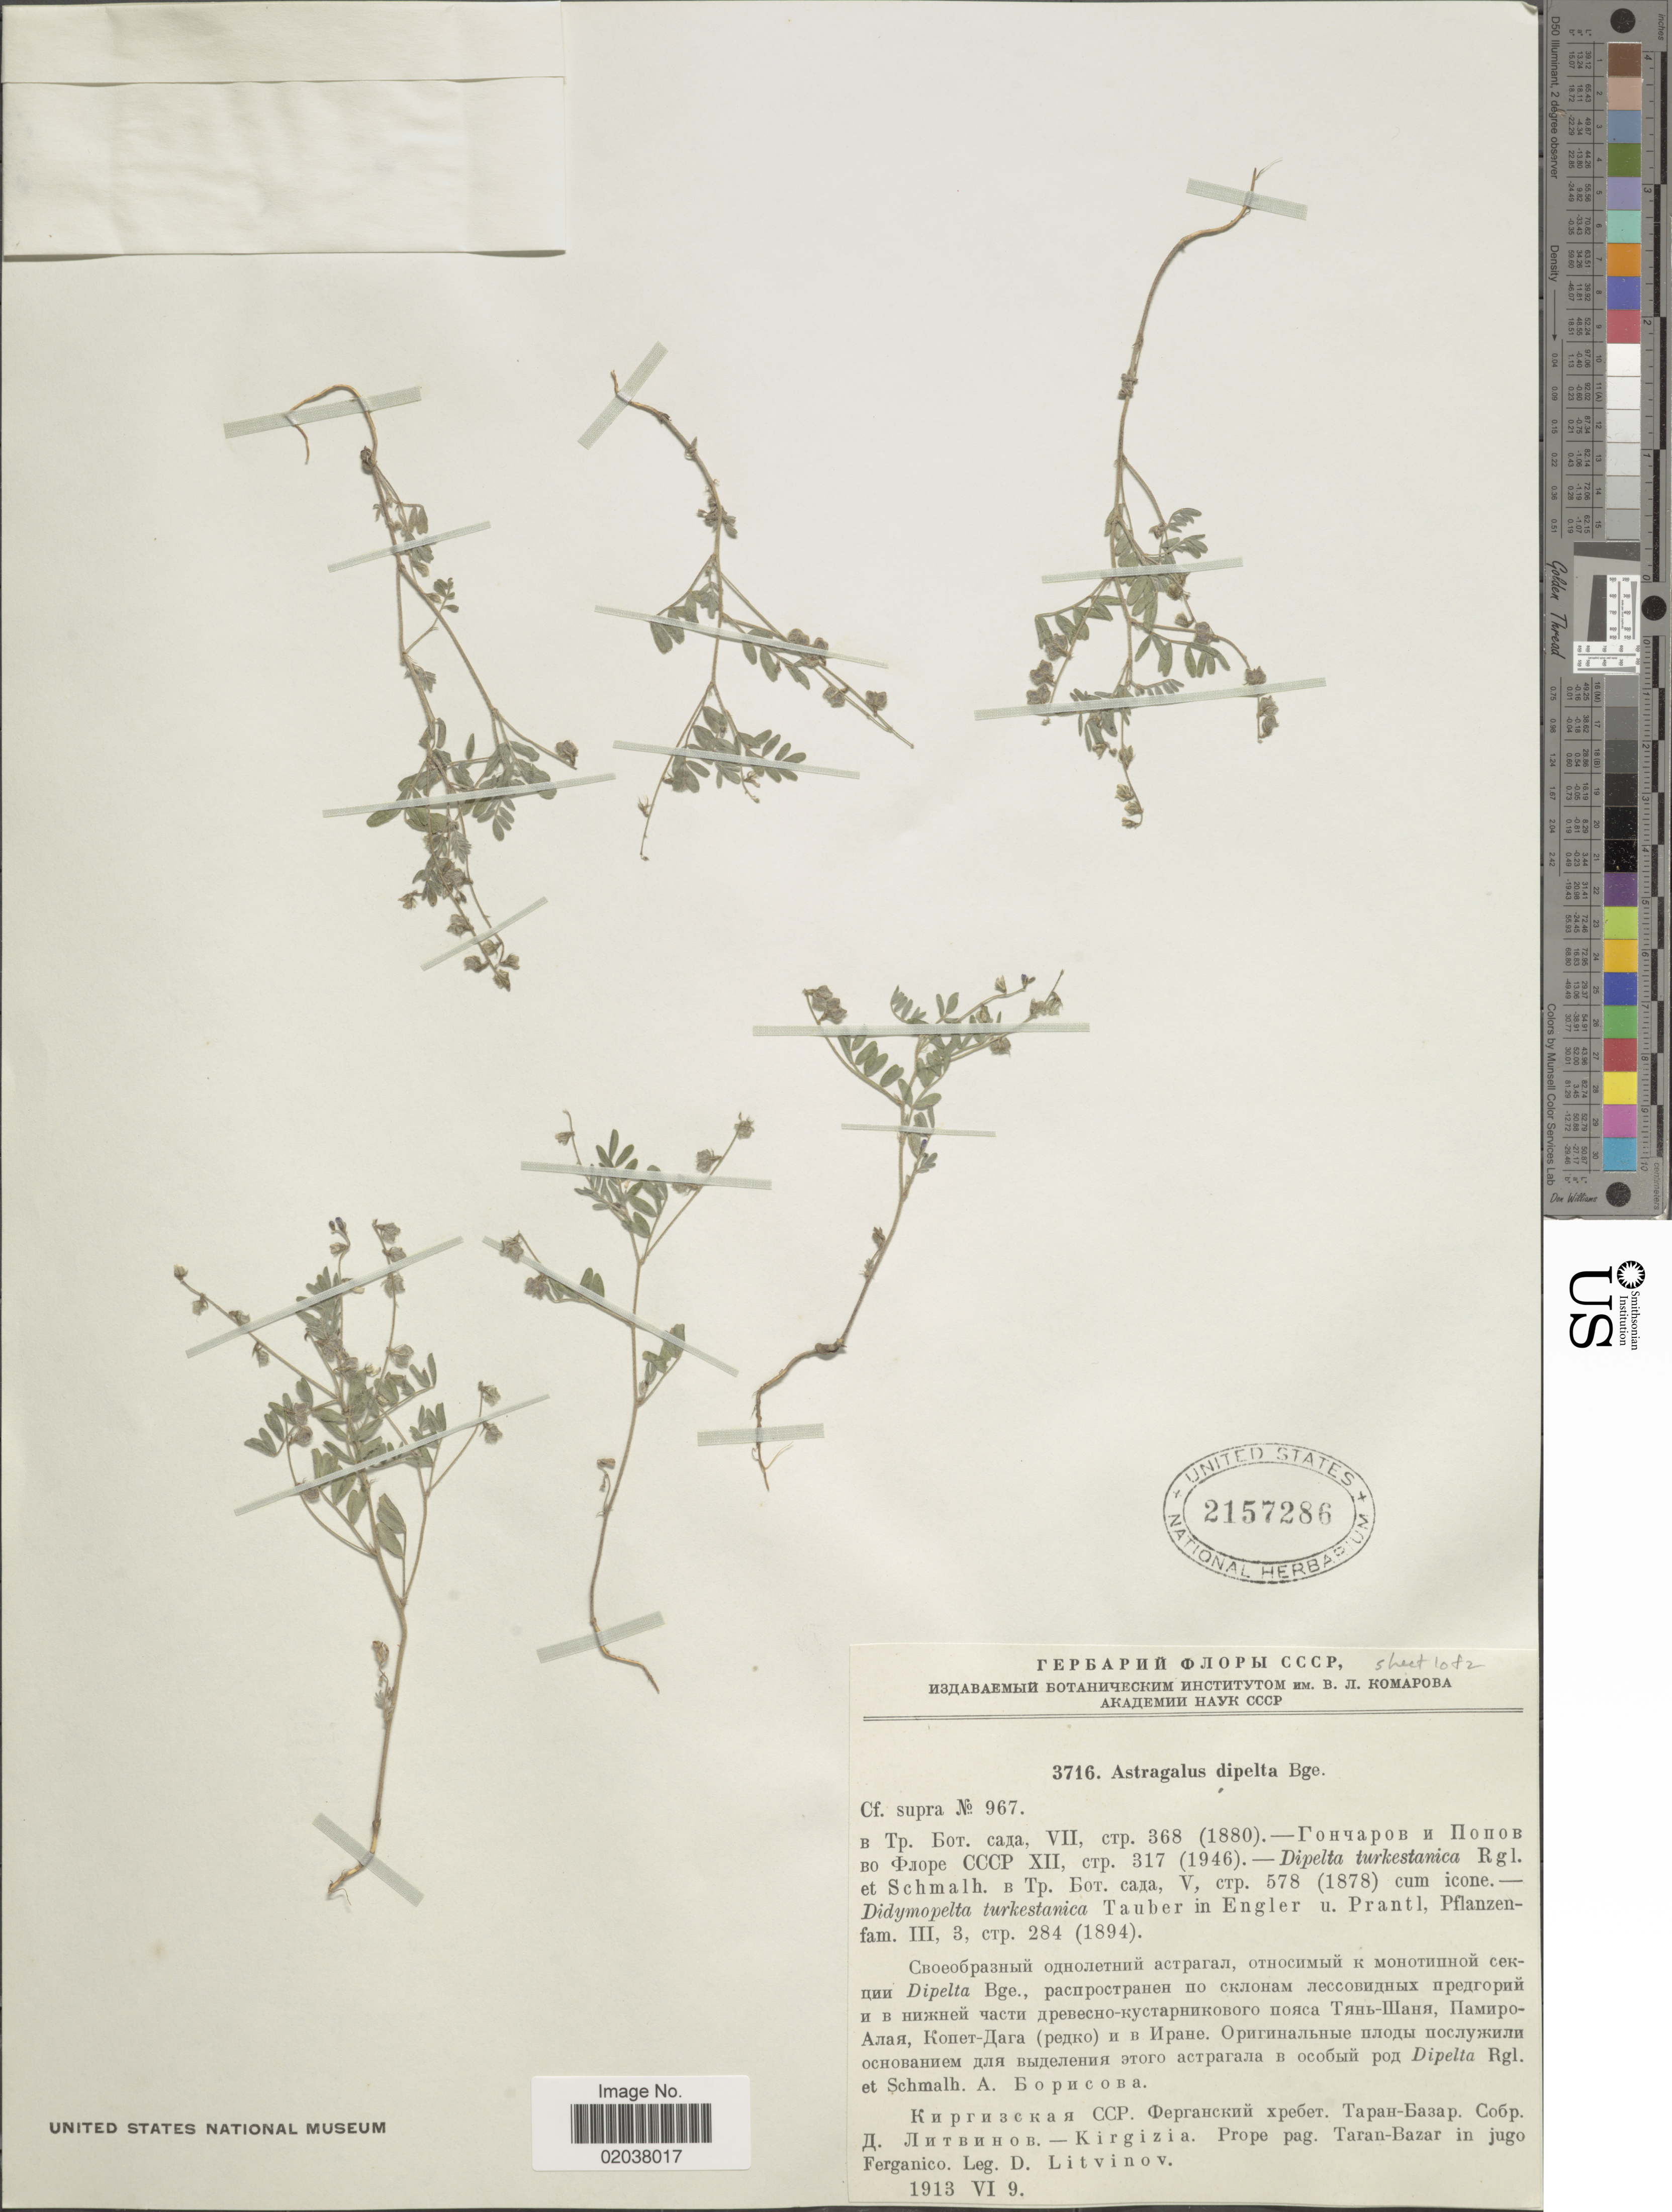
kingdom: Plantae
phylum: Tracheophyta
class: Magnoliopsida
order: Fabales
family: Fabaceae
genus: Astragalus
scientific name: Astragalus dipelta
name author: Bunge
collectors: D. Litvinov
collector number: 3716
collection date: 1913-06-09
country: Kyrgyzstan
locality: Kirgizia. Prope pag. Taran-Bazar in jugo Ferganico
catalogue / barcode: US 2157286